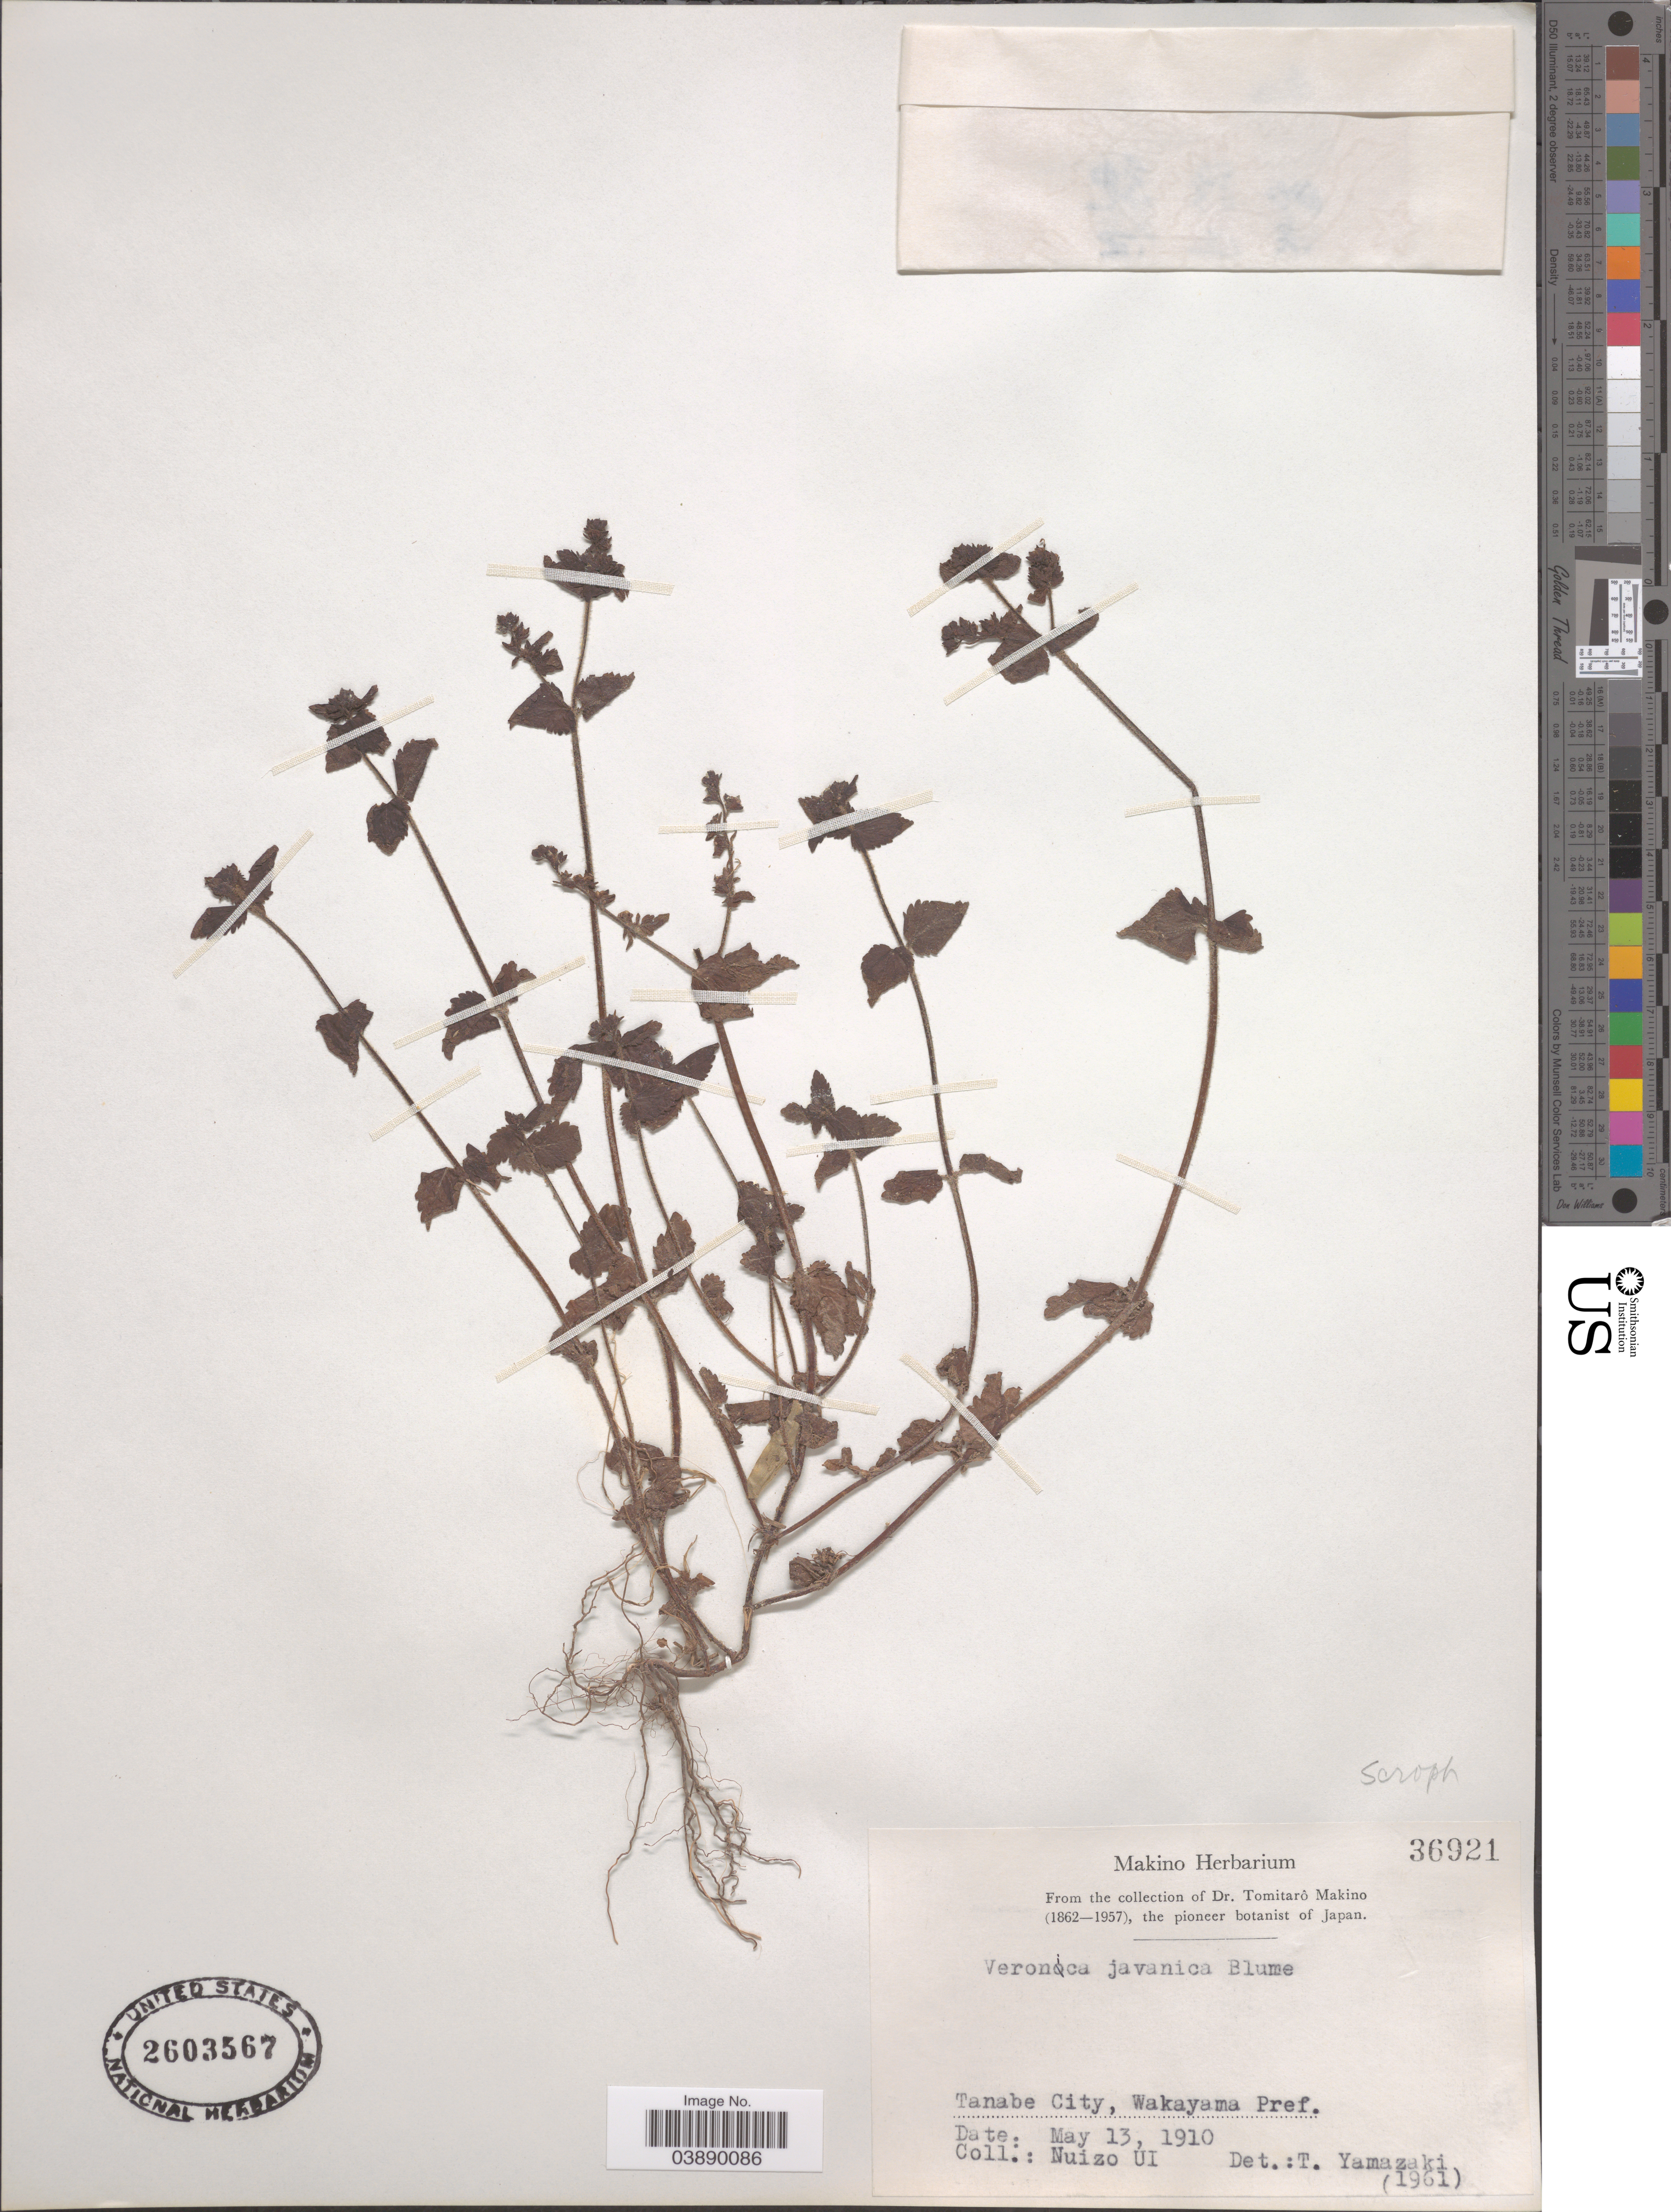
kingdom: Plantae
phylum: Tracheophyta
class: Magnoliopsida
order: Lamiales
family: Plantaginaceae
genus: Veronica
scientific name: Veronica javanica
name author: Blume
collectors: U. Nuizo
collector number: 36921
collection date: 1910-05-13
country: Japan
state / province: Wakayama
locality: Tanabe City, Wakayama Pref.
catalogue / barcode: US 2603567